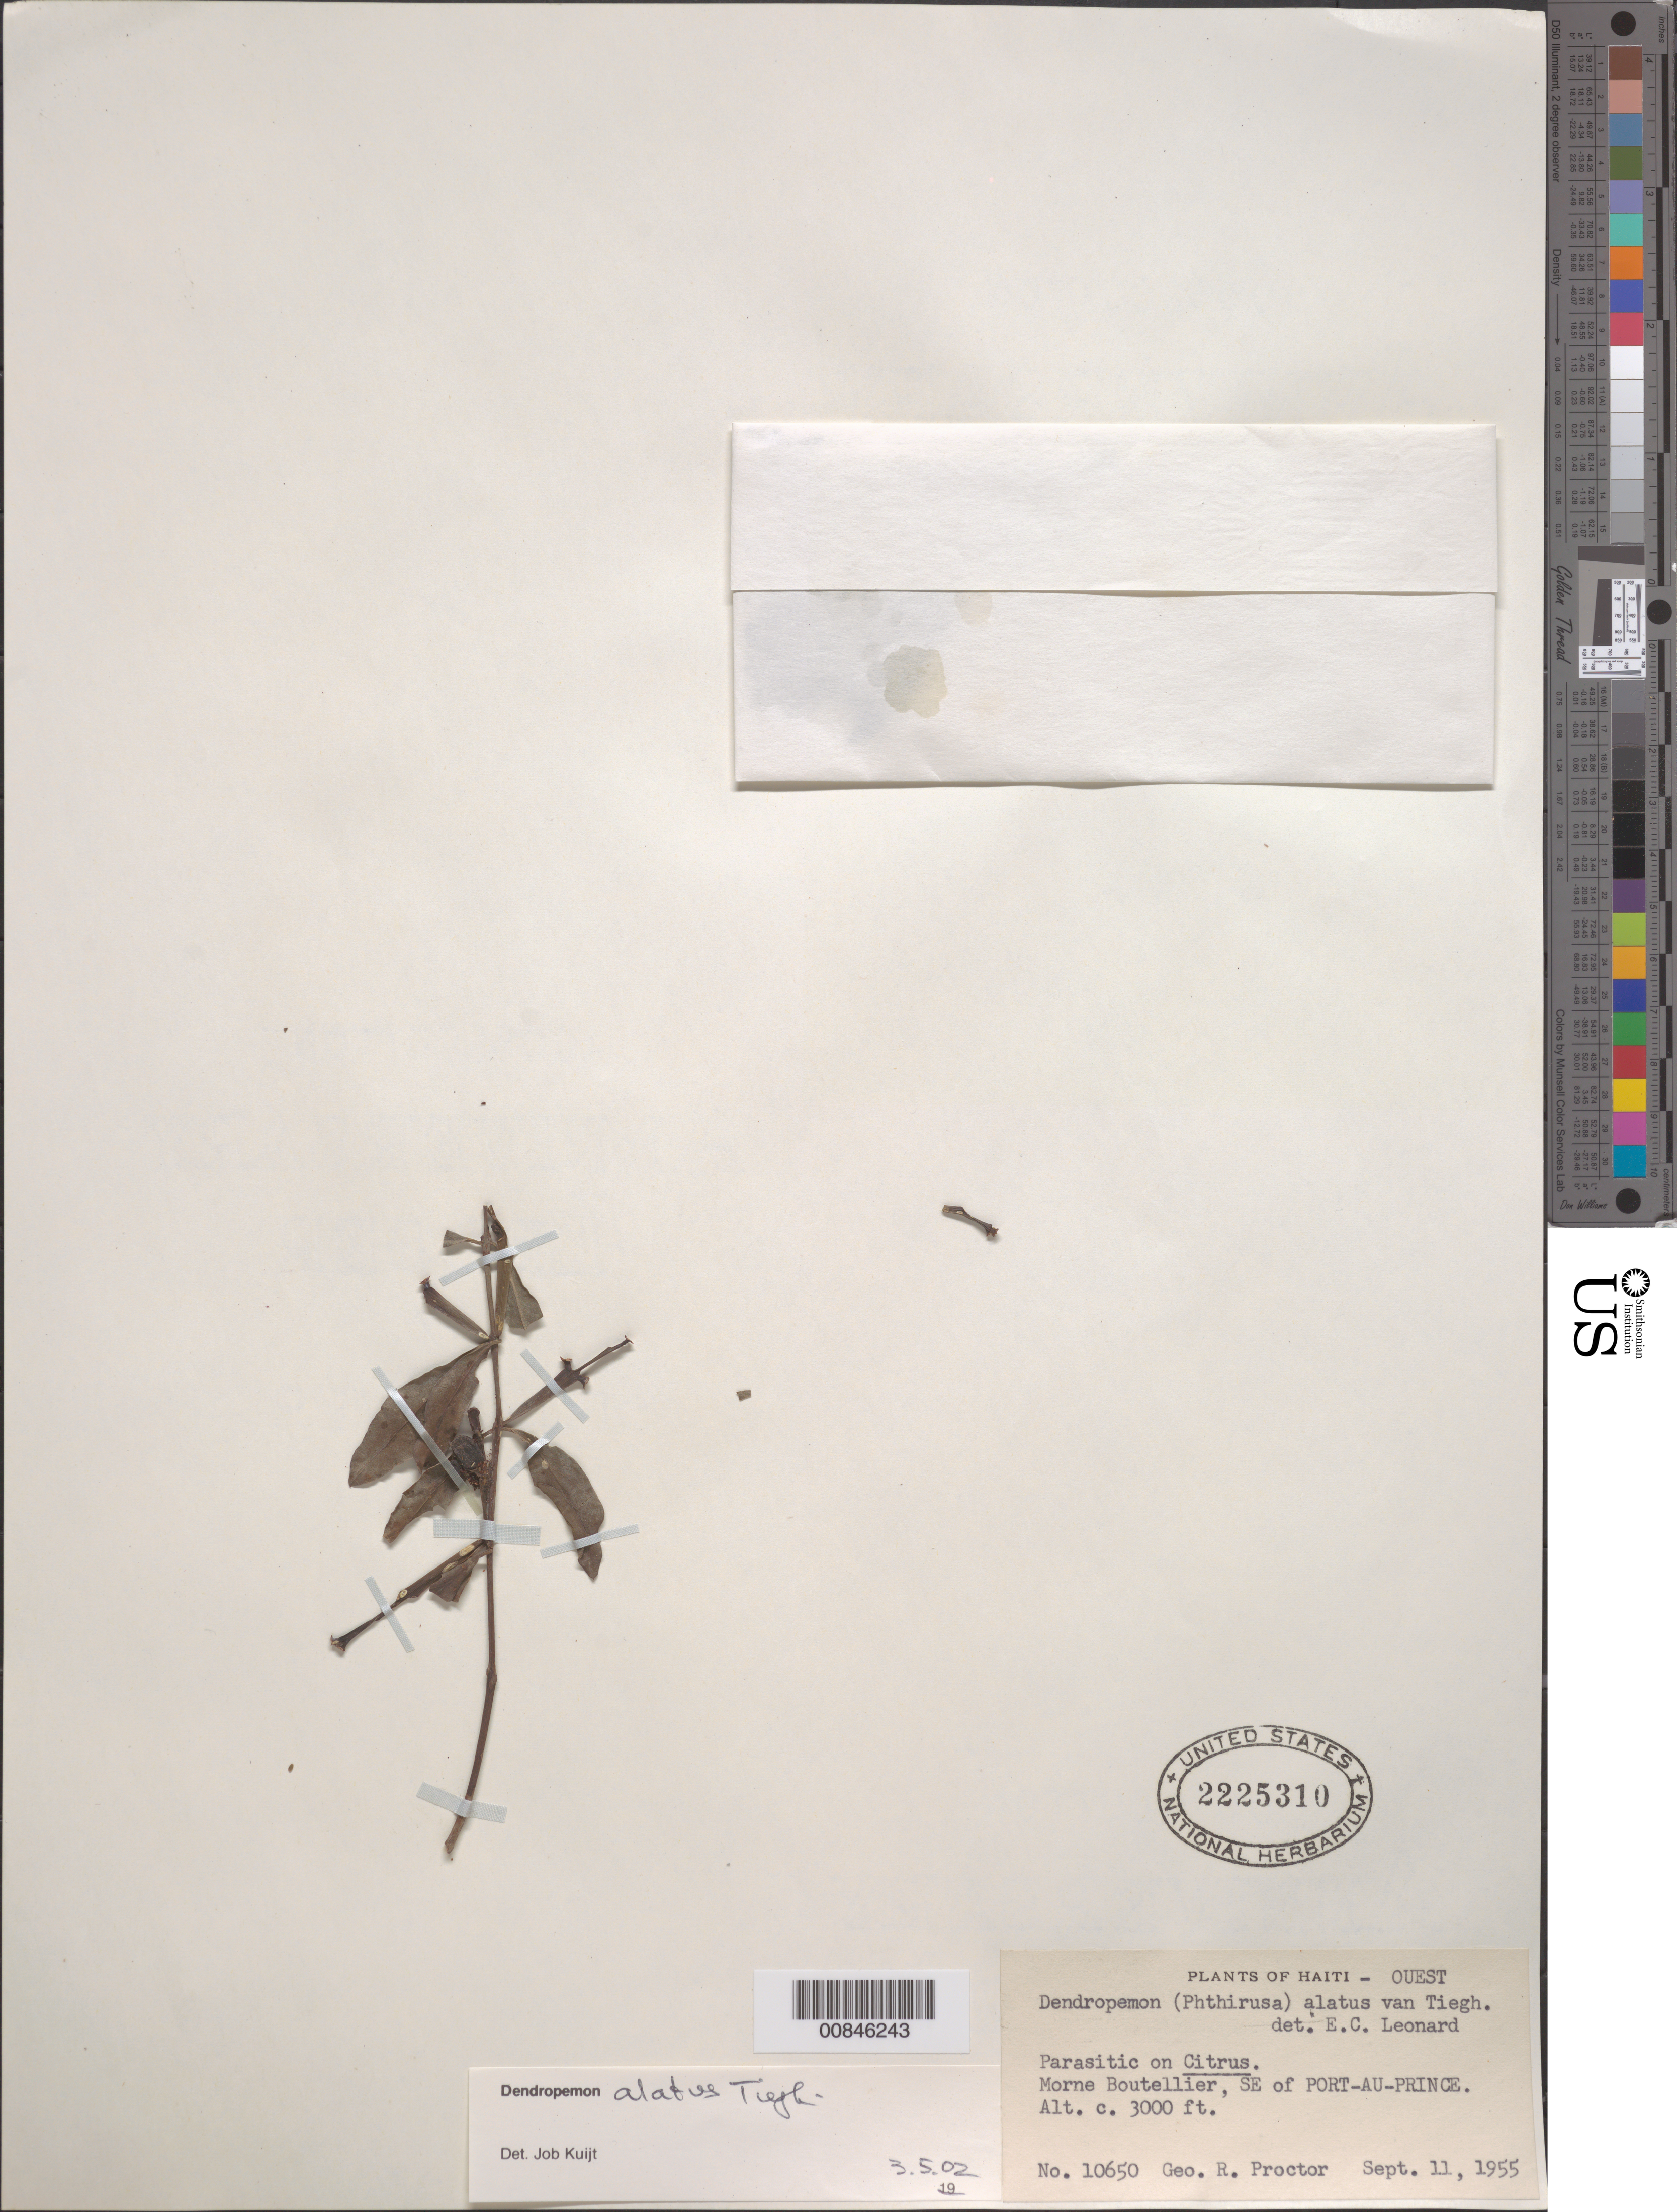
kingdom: Plantae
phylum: Tracheophyta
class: Magnoliopsida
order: Santalales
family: Loranthaceae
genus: Dendropemon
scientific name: Dendropemon alatus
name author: Tiegh.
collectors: G. R. Proctor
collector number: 10650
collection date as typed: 11 Sep 1955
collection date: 1955-09-11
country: Haiti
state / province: Ouest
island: Hispaniola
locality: Morne Boutellier, SE of Port au Prince.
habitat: On Citrus.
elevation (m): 914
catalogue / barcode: US 2225310